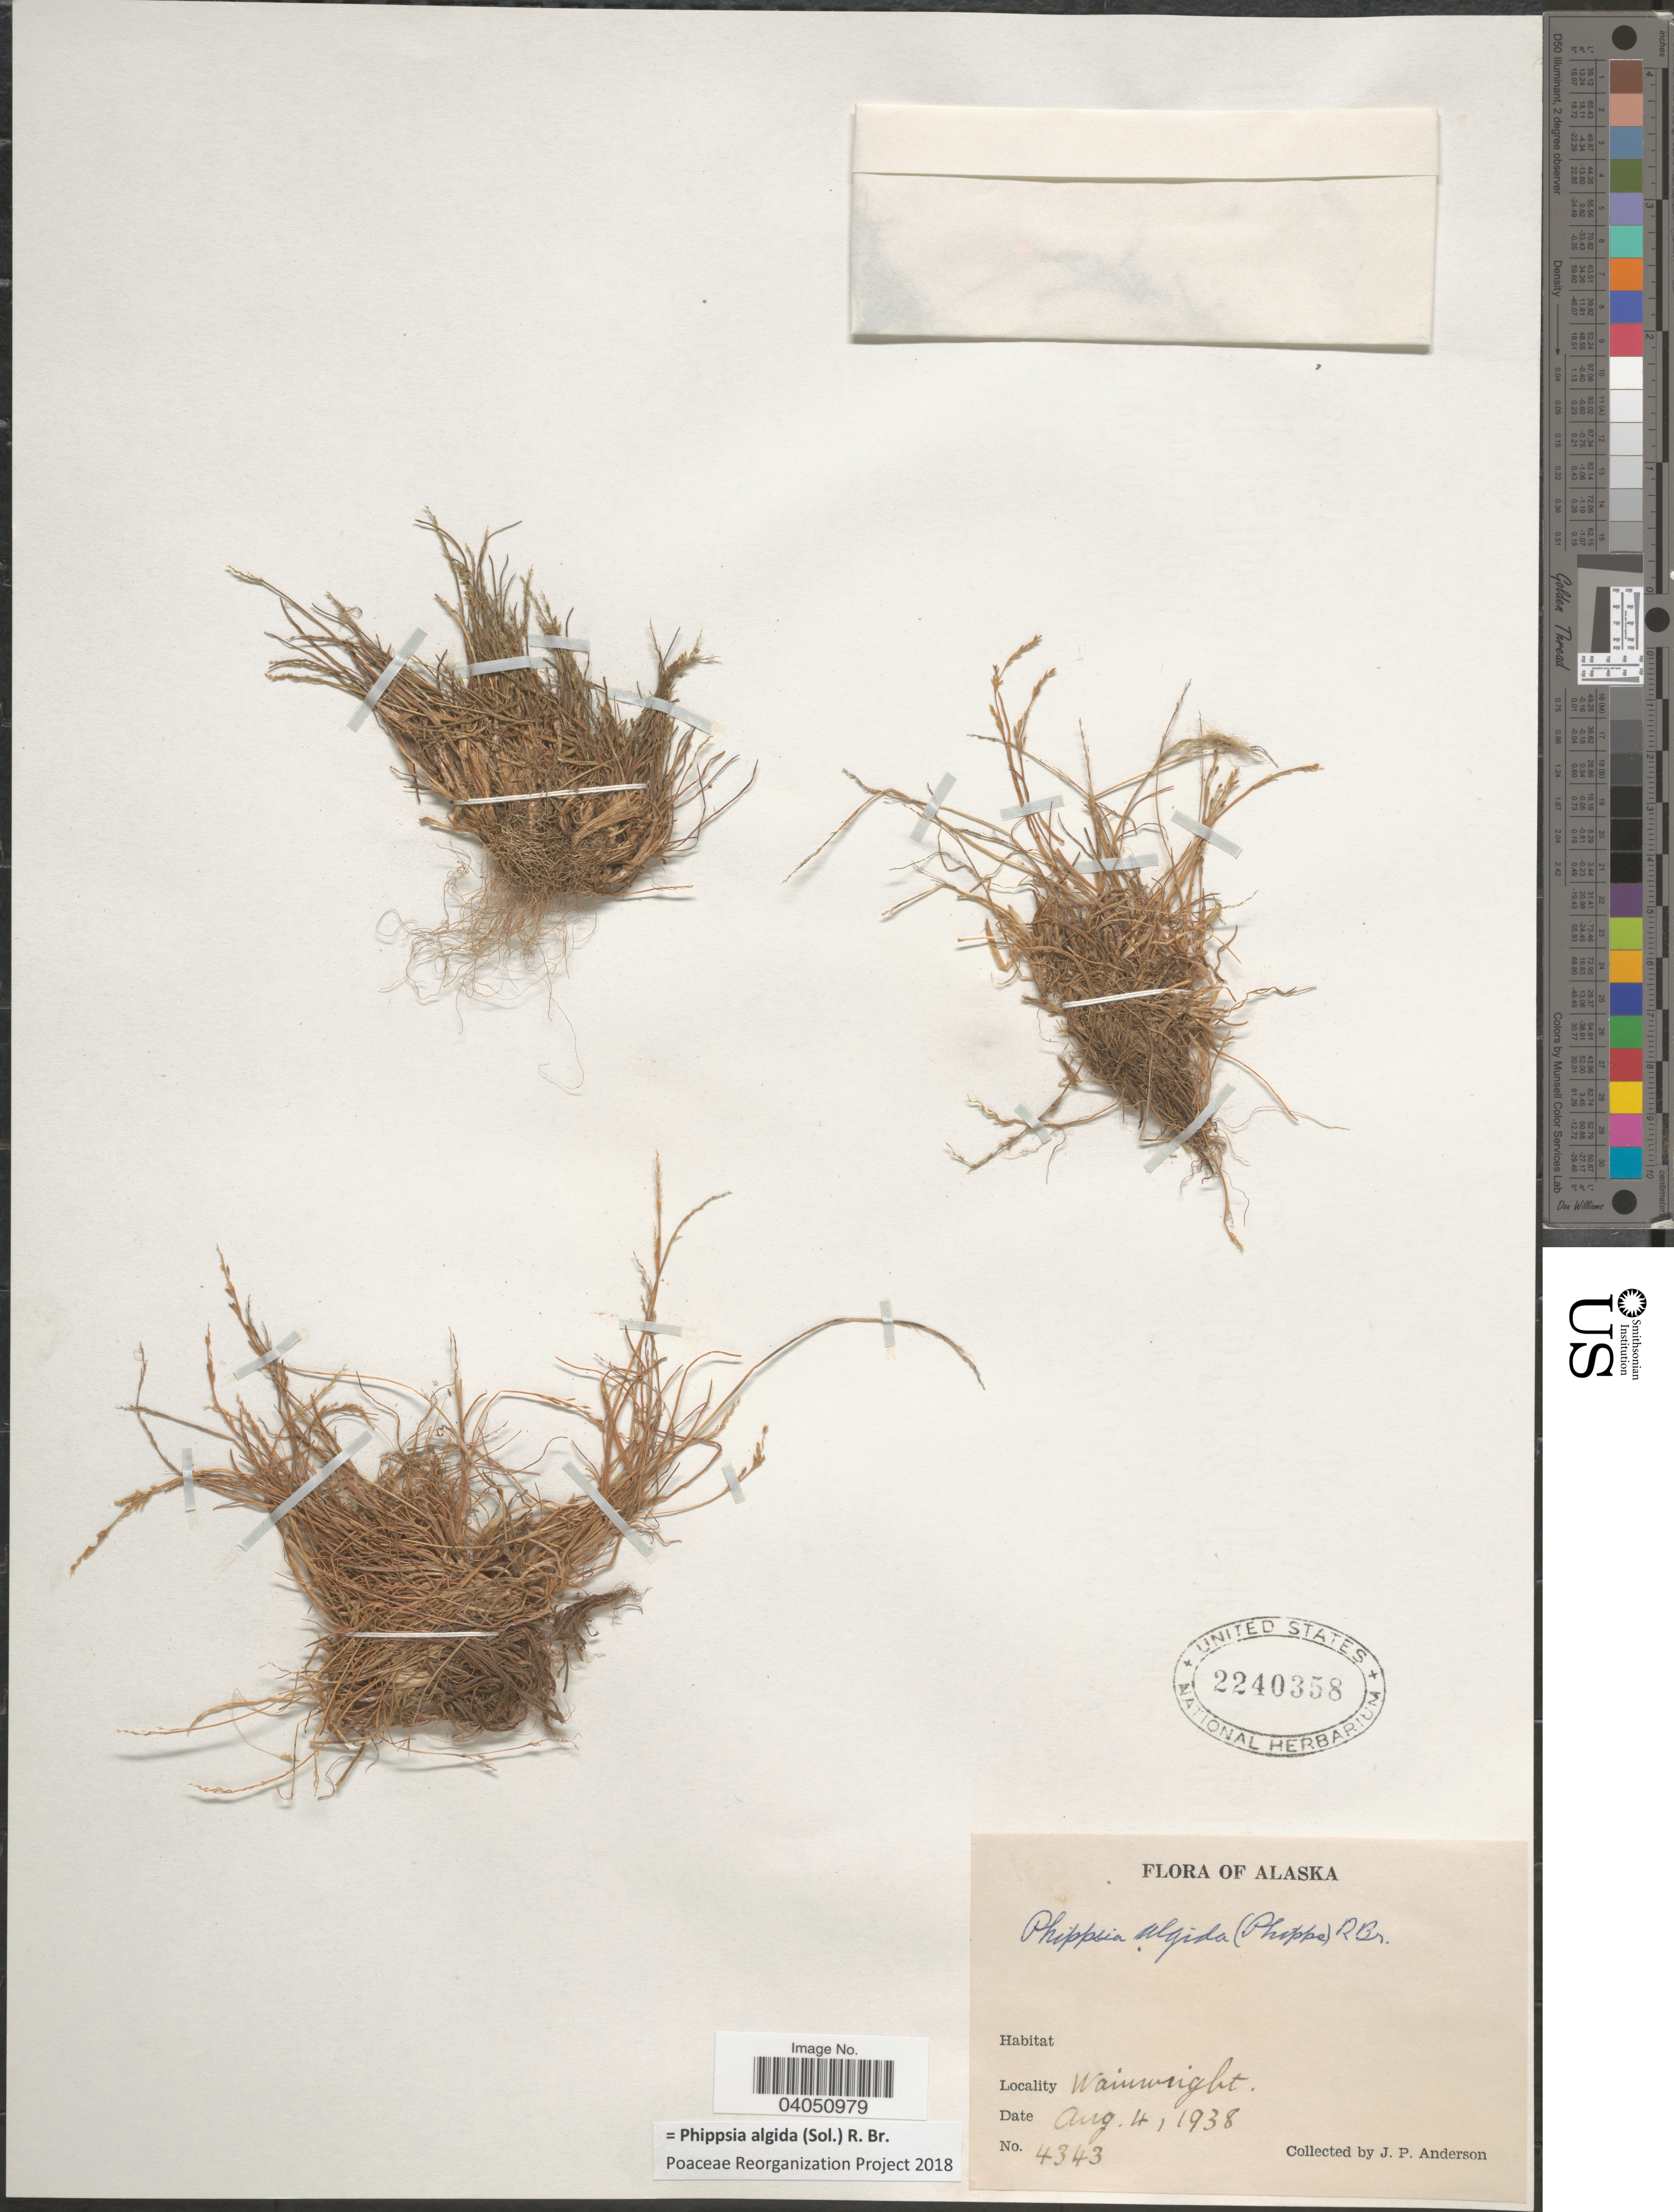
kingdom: Plantae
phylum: Tracheophyta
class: Liliopsida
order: Poales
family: Poaceae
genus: Phippsia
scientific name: Phippsia algida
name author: (Sol.) R. Br.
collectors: J. P. Anderson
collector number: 4343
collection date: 1938-08-04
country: United States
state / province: Alaska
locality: Wainwright.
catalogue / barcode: US 2240358